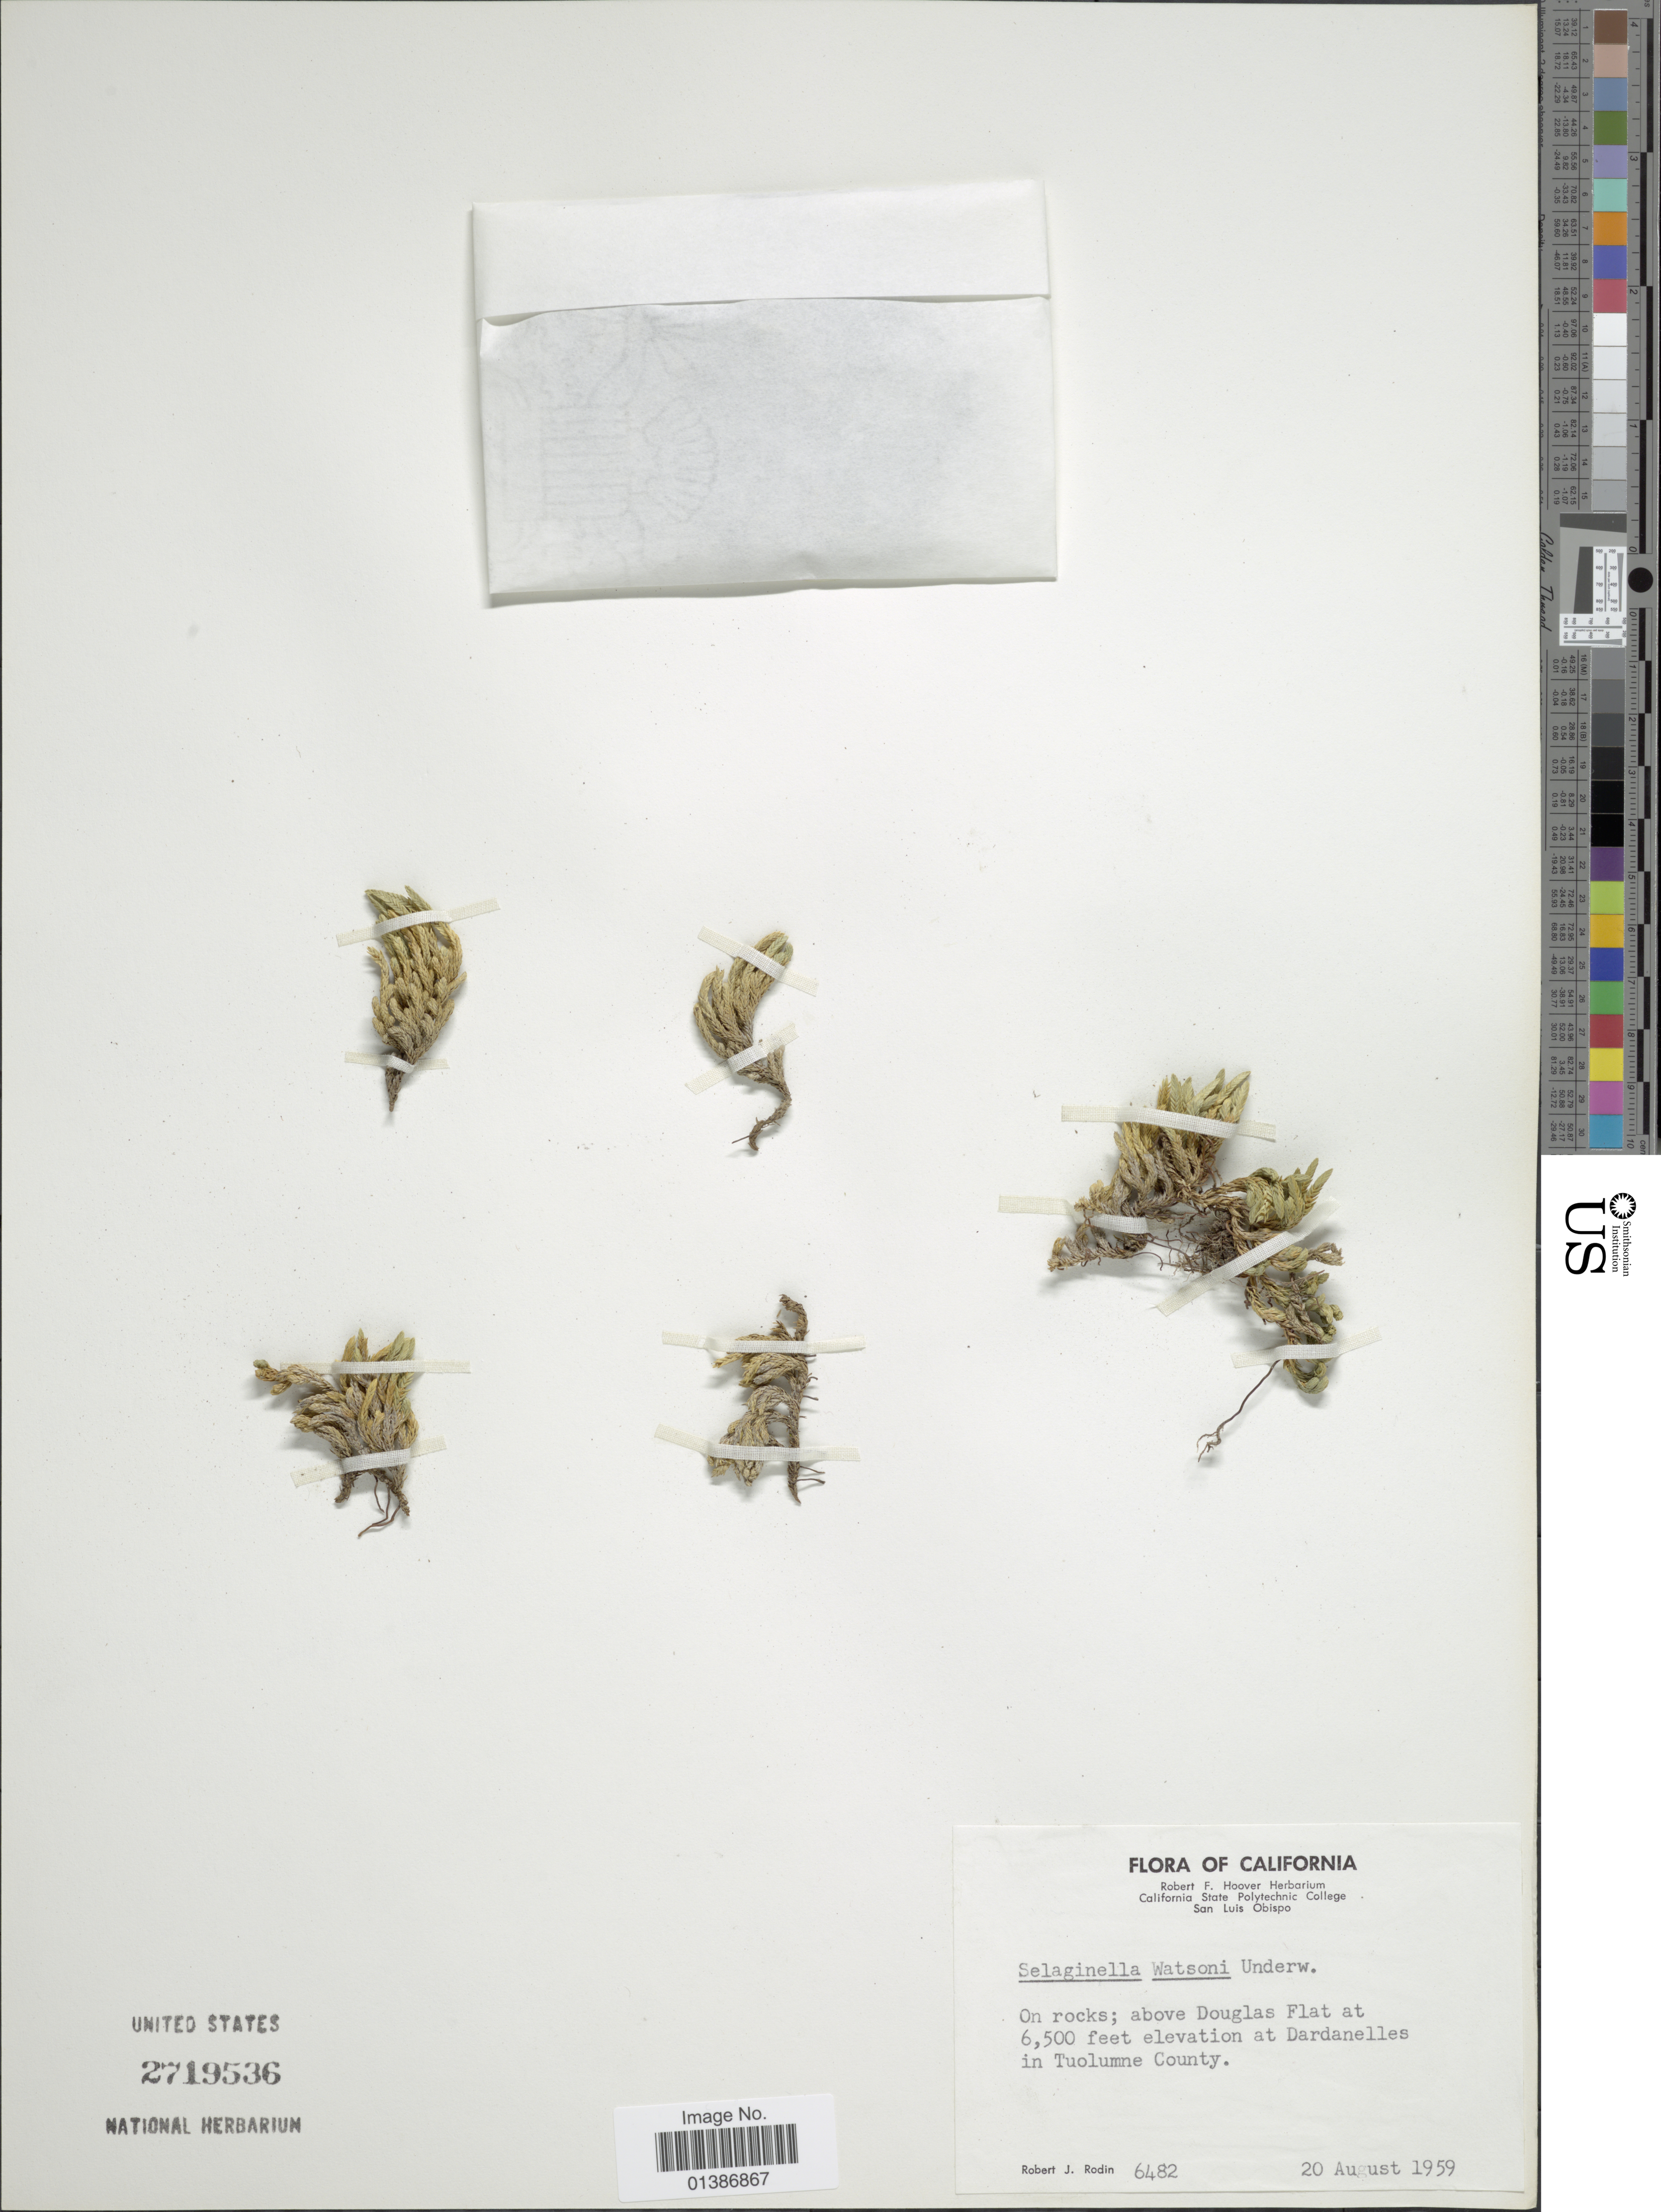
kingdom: Plantae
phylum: Tracheophyta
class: Lycopodiopsida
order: Selaginellales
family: Selaginellaceae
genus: Selaginella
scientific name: Selaginella watsonii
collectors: R. J. Rodin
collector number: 6482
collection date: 1959-08-20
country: United States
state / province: California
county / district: San Luis Obispo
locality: San Luis Obispo. On rocks; above Douglas Flat at Dardanelles in Tuolumne County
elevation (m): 1981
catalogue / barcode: US 2719536